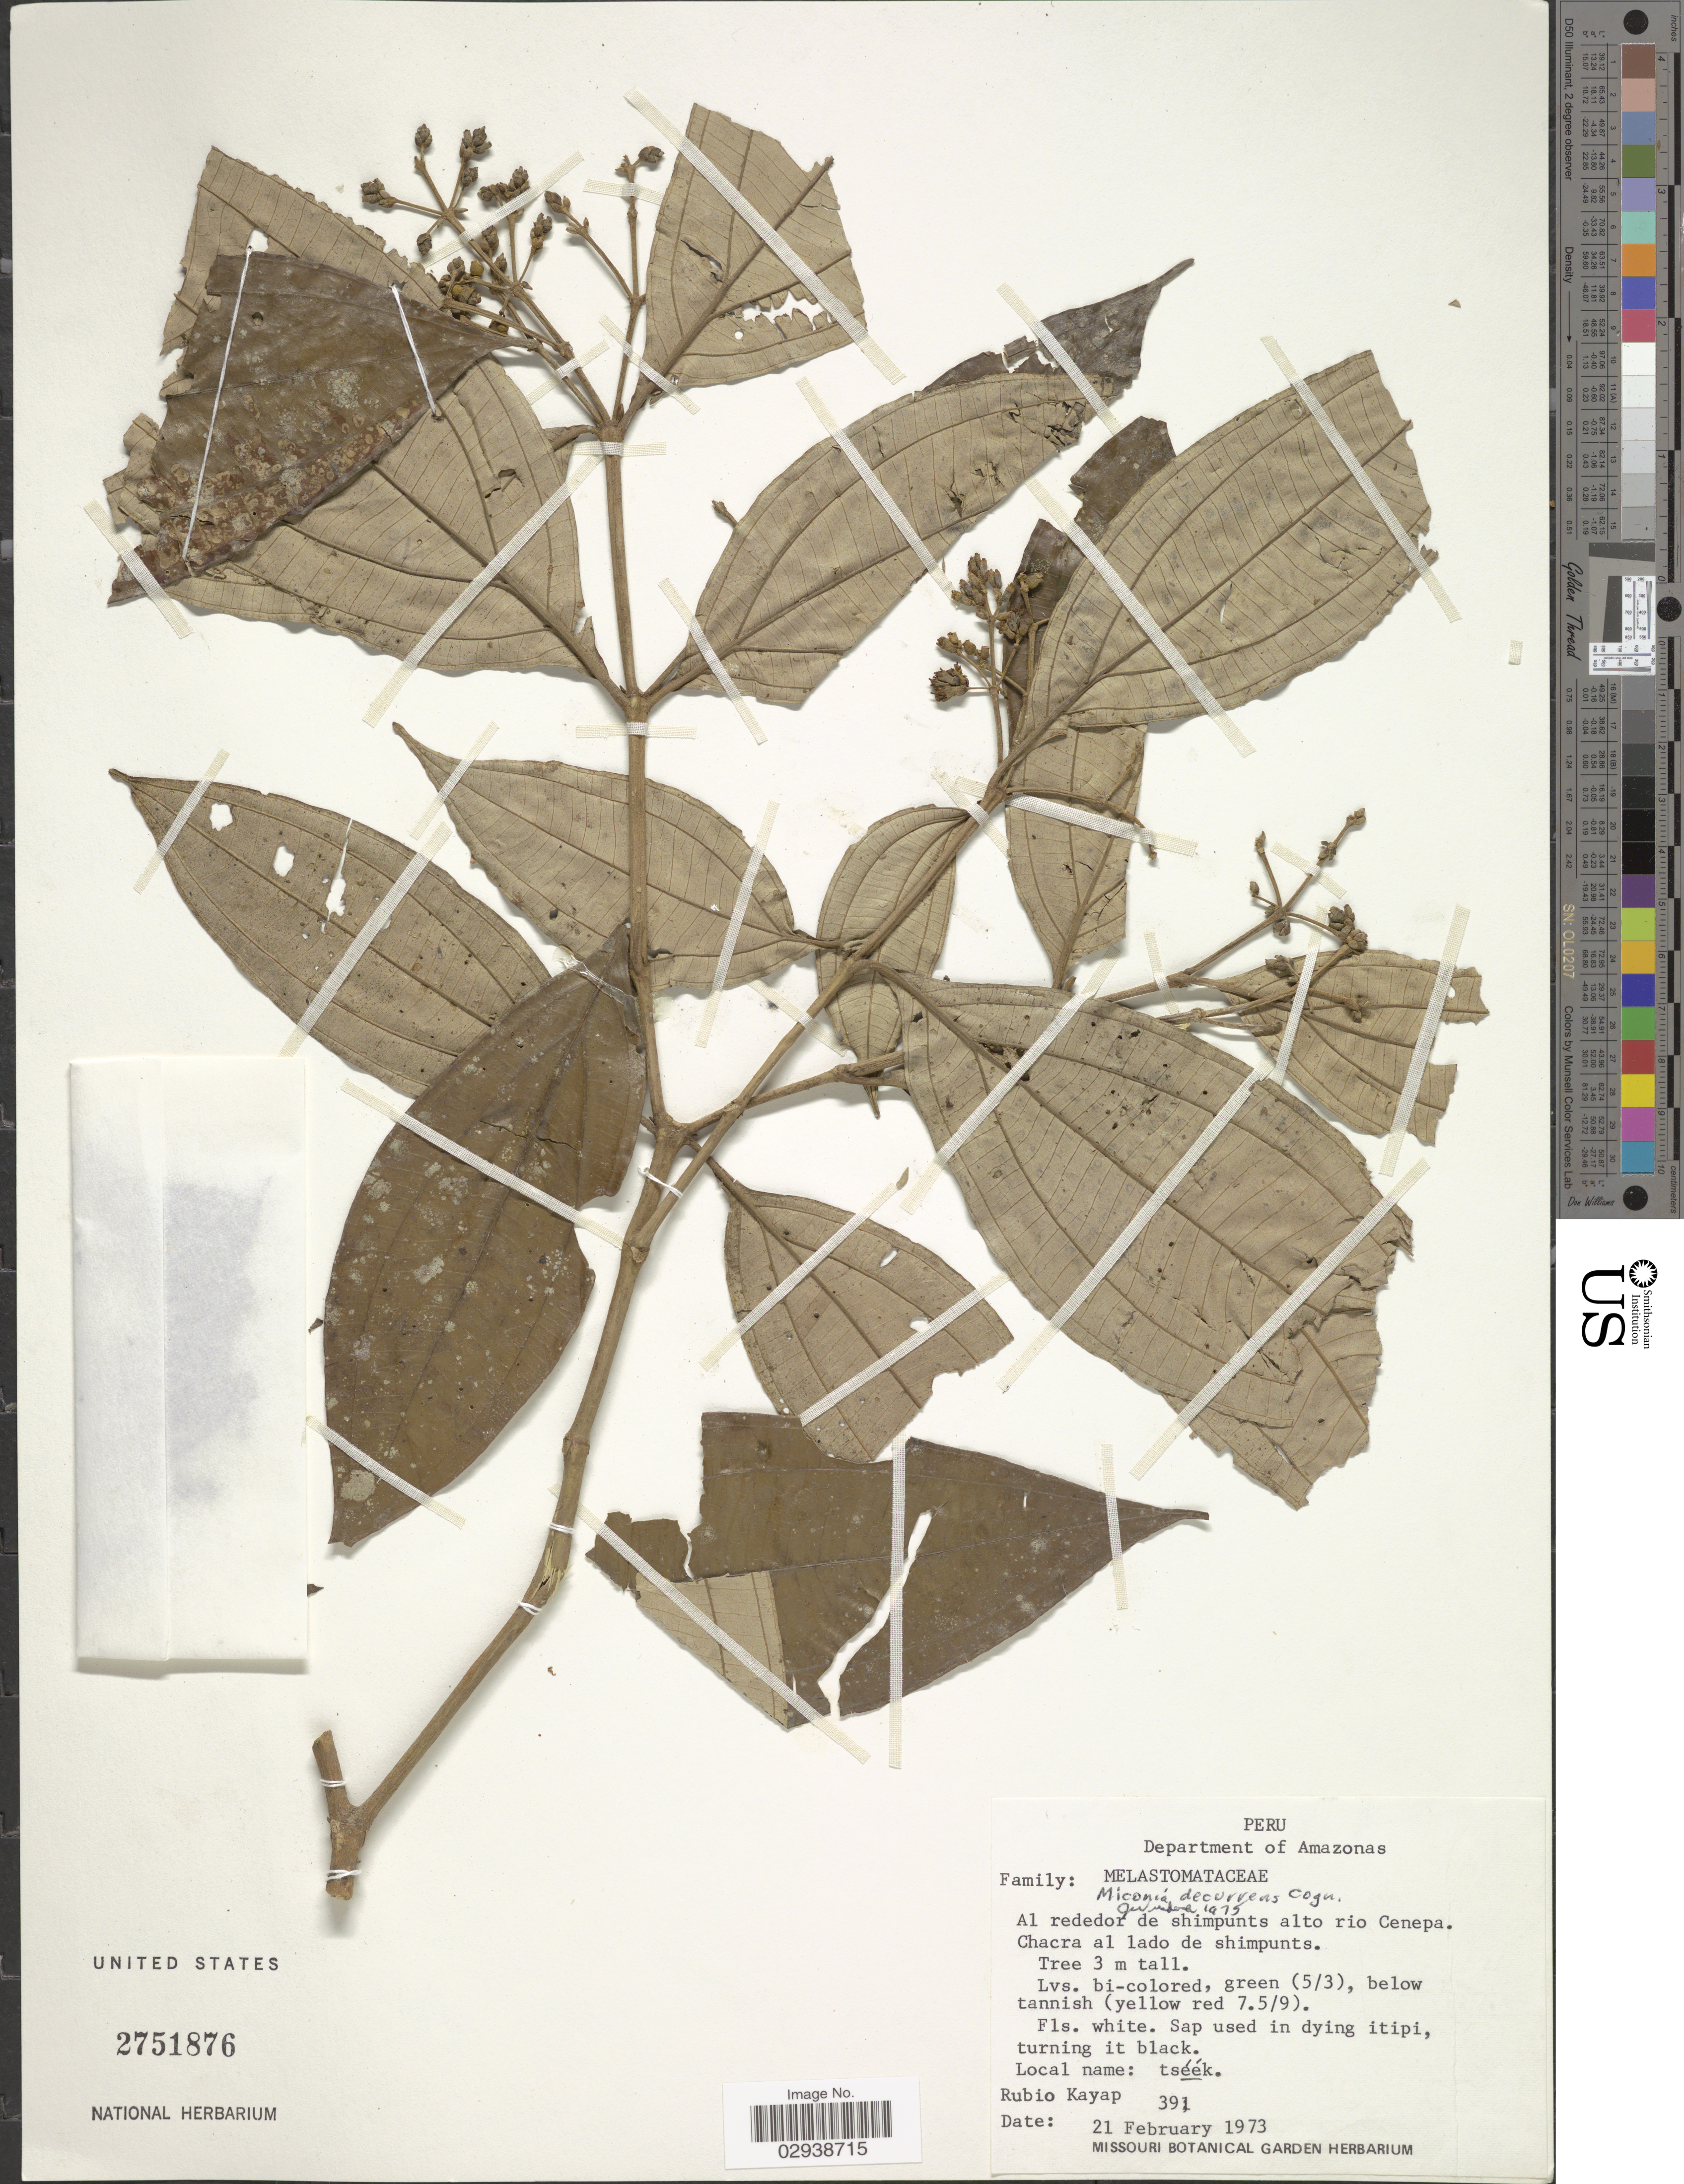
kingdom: Plantae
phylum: Tracheophyta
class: Magnoliopsida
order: Myrtales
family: Melastomataceae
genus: Miconia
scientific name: Miconia decurrens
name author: Cogn.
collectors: R. Kayap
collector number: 391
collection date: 1973-02-21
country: Peru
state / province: Amazonas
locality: Department of Amazonas, Al rededor de shimpunts alto rio Cenepa, Chacra al lado de shimpunts.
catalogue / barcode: US 2751876